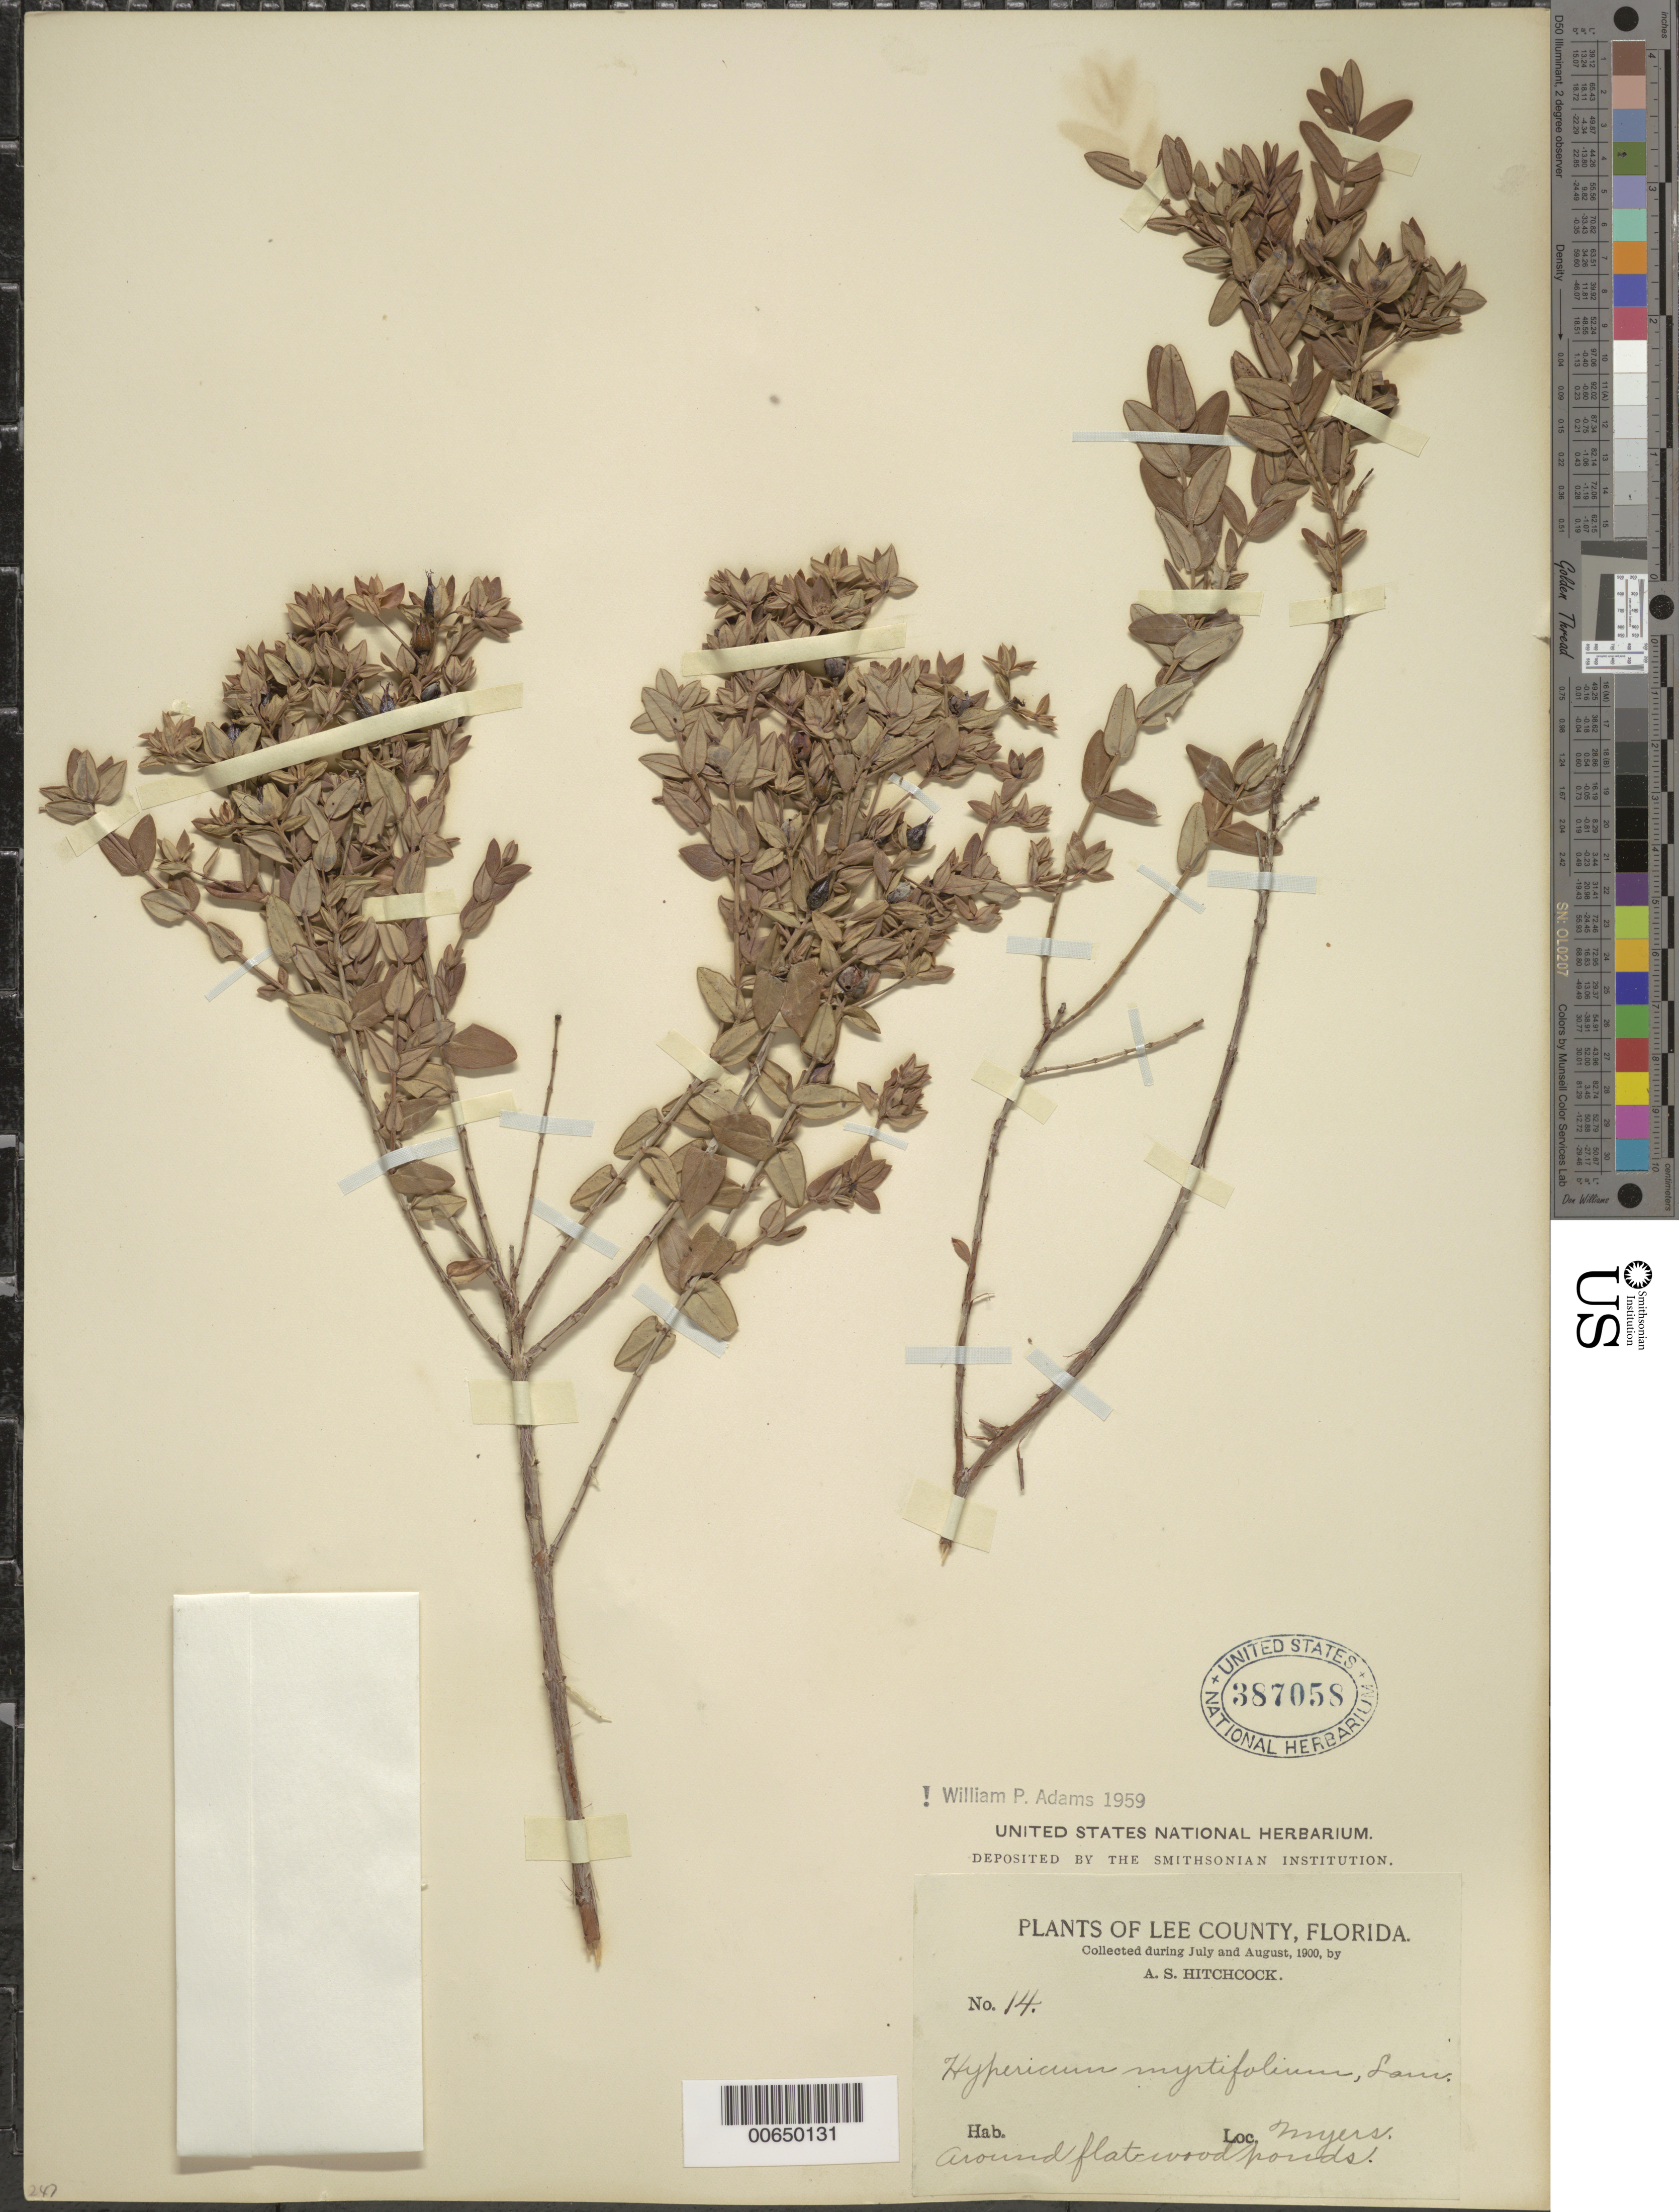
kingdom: Plantae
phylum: Tracheophyta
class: Magnoliopsida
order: Malpighiales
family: Hypericaceae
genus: Hypericum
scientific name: Hypericum myrtifolium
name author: Lam.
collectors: A. S. Hitchcock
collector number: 14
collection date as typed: Jul 1900 to -- Aug 1900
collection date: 1900-07/1900-08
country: United States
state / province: Florida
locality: Myers.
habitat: Around flatwood ponds.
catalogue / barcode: US 387058